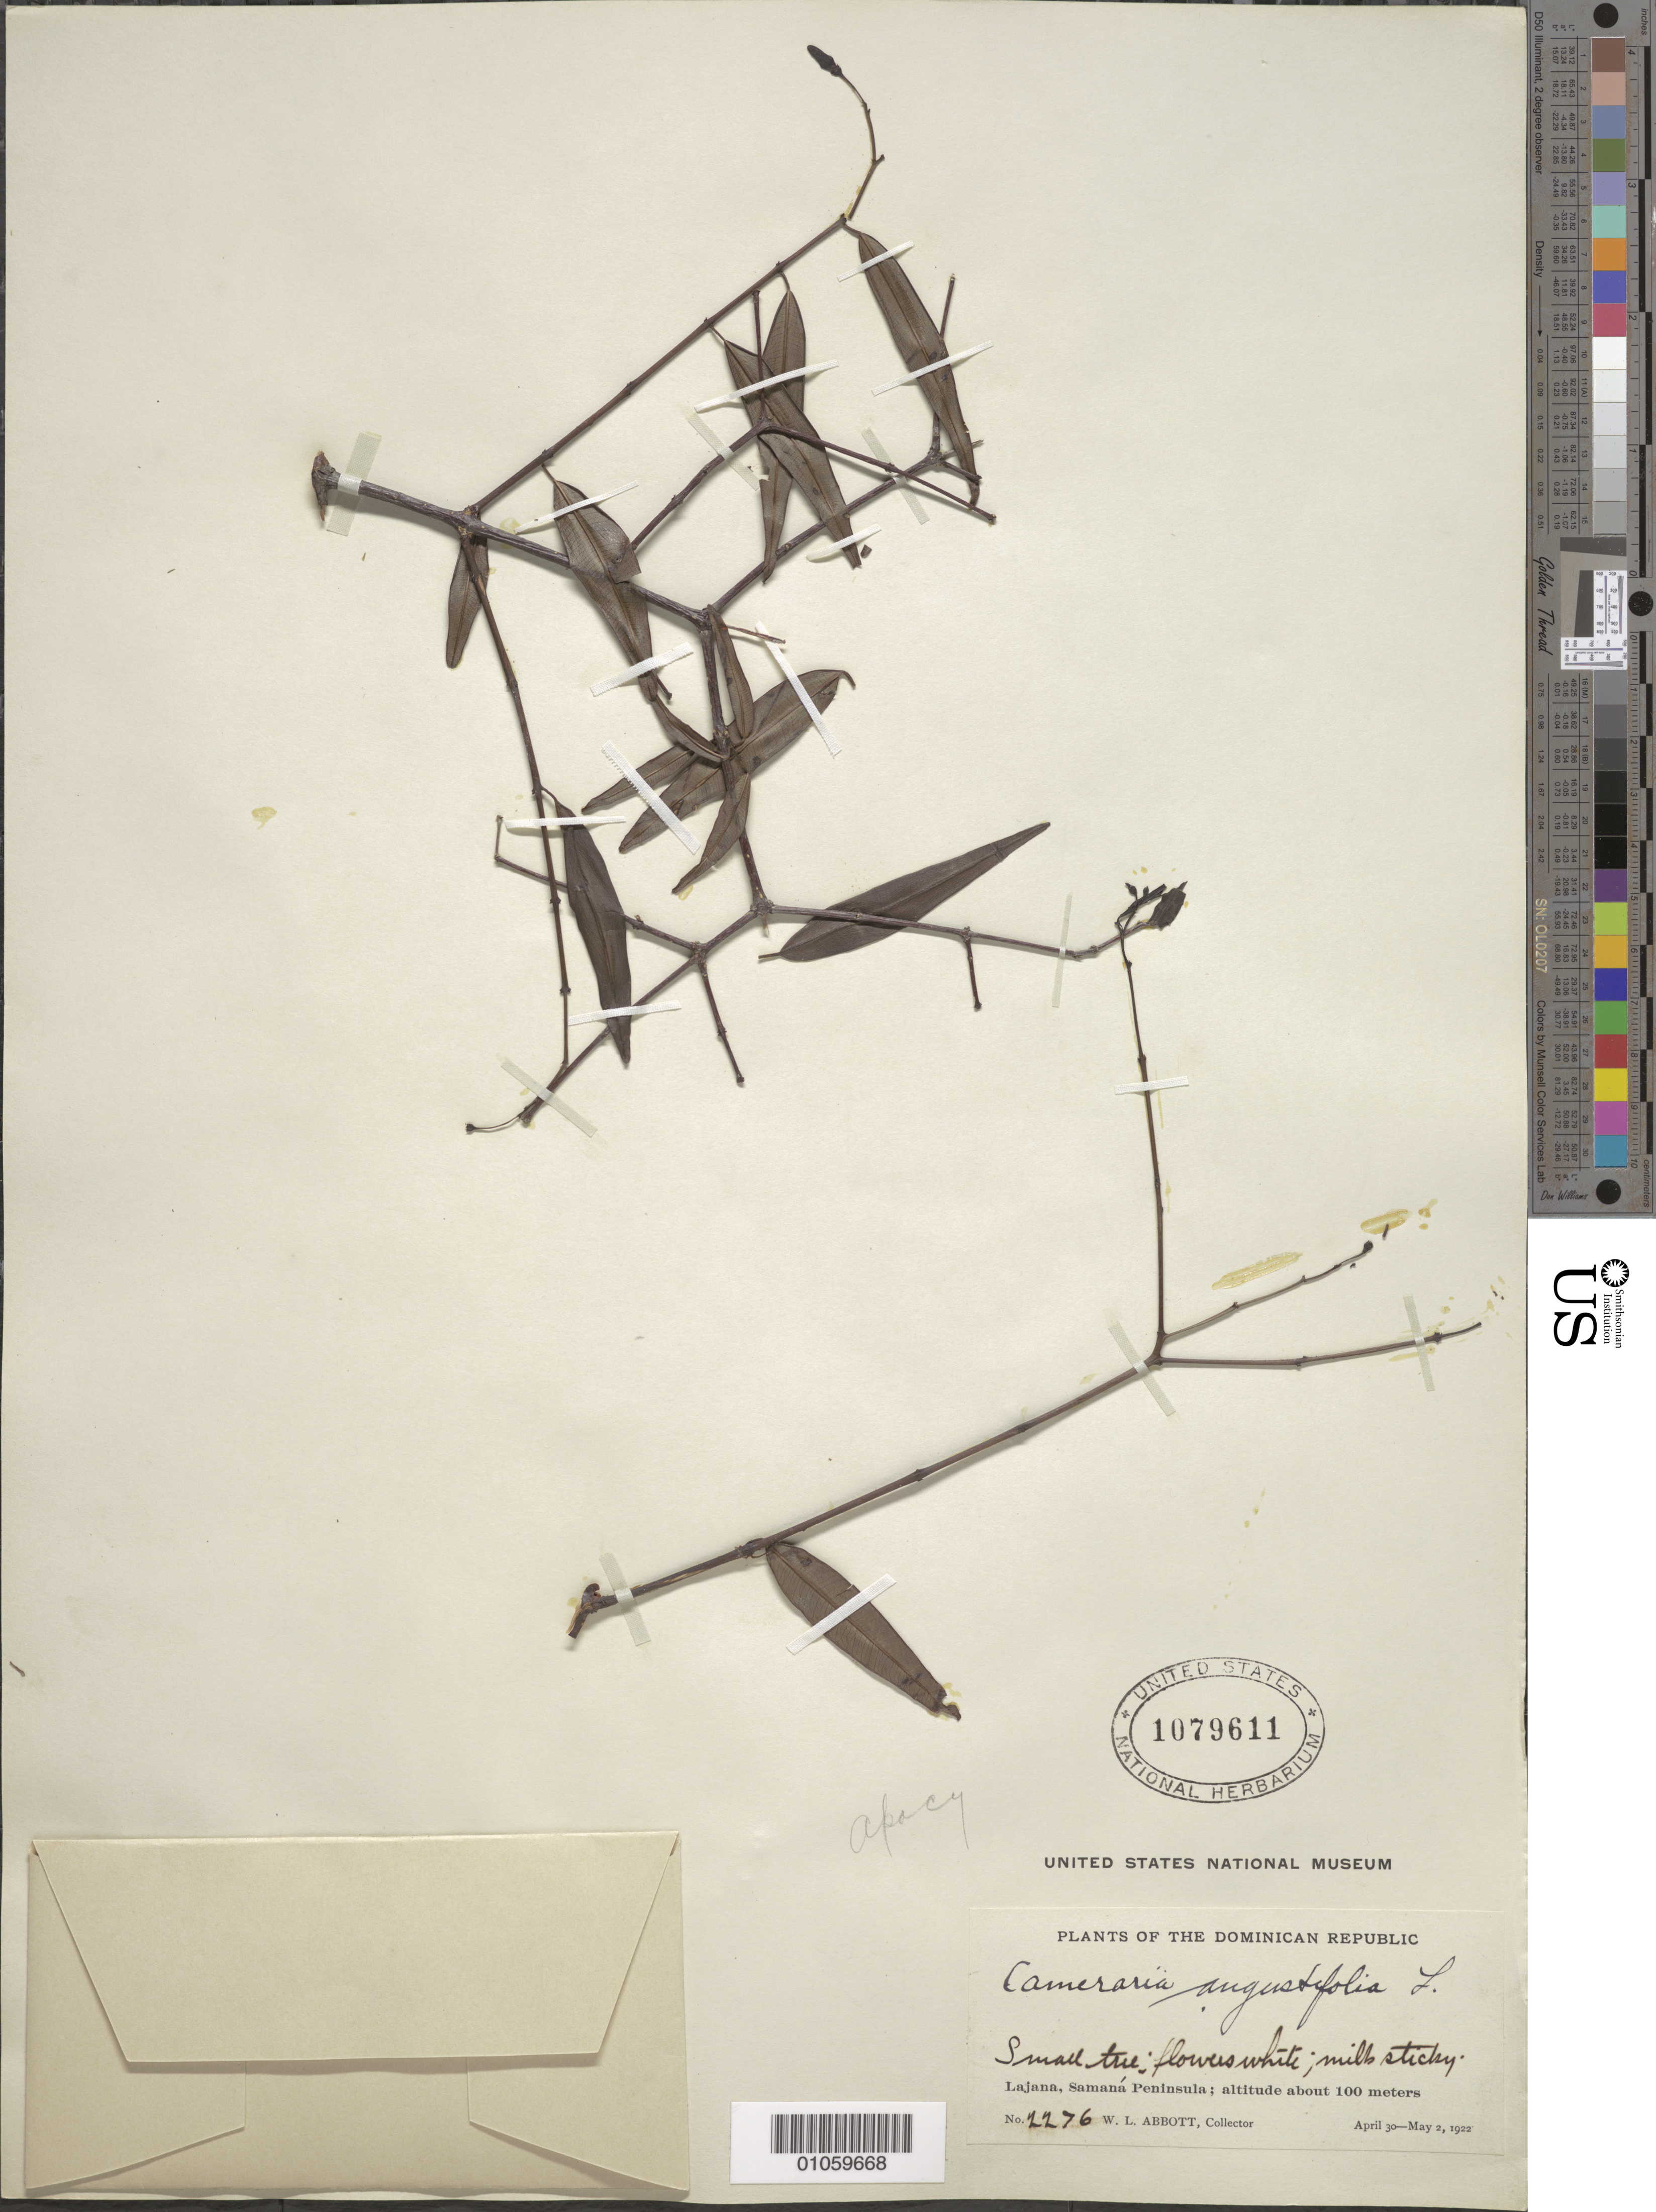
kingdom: Plantae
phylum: Tracheophyta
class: Magnoliopsida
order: Gentianales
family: Apocynaceae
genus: Cameraria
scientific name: Cameraria angustifolia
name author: L.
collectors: W. L. Abbott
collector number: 2276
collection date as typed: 30 Apr 1922 to 02 May 1922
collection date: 1922-04-30/1922-05-02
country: Dominican Republic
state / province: Samaná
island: Hispaniola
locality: Lajana, Samaná Peninsula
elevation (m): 100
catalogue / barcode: US 1079611